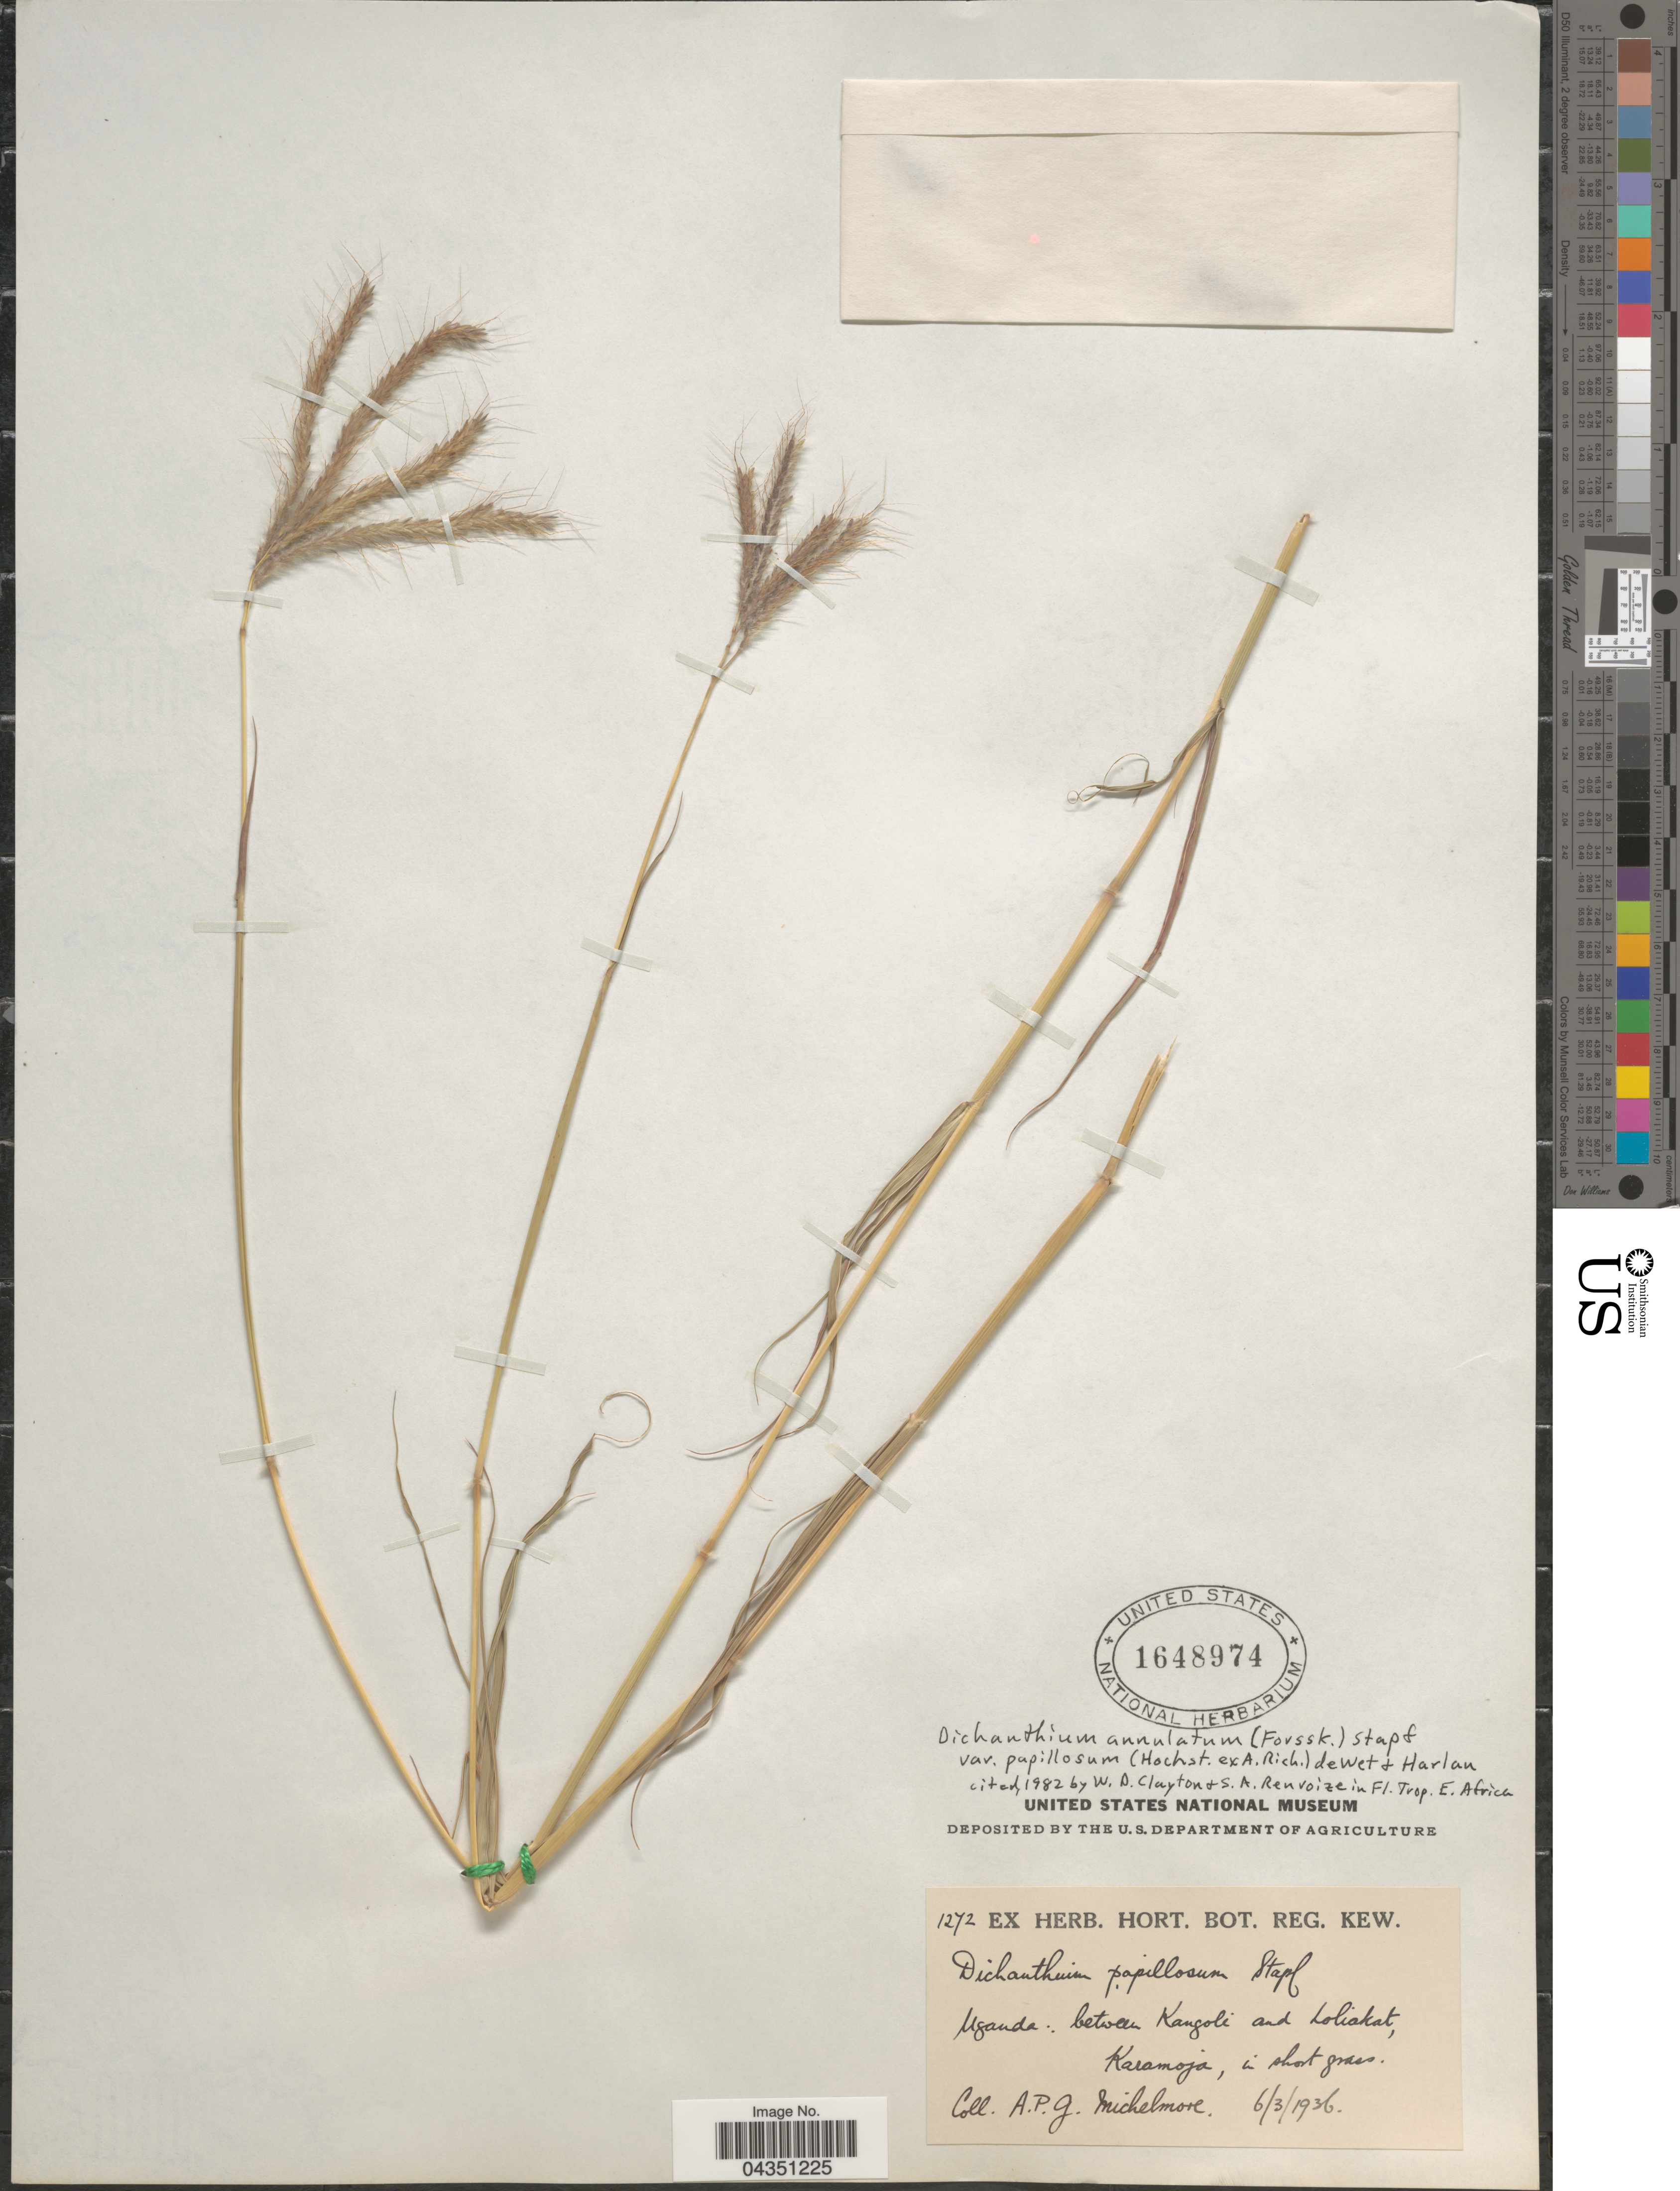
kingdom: Plantae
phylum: Tracheophyta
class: Liliopsida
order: Poales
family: Poaceae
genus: Dichanthium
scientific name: Dichanthium annulatum var. papillosum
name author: (Hochst. ex A. Rich.) de Wet & Harlan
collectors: A. Michelmore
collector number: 1272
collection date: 1936-03-06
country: Uganda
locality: Between Kangoli and Loliakat, Karamoja.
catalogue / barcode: US 1648974